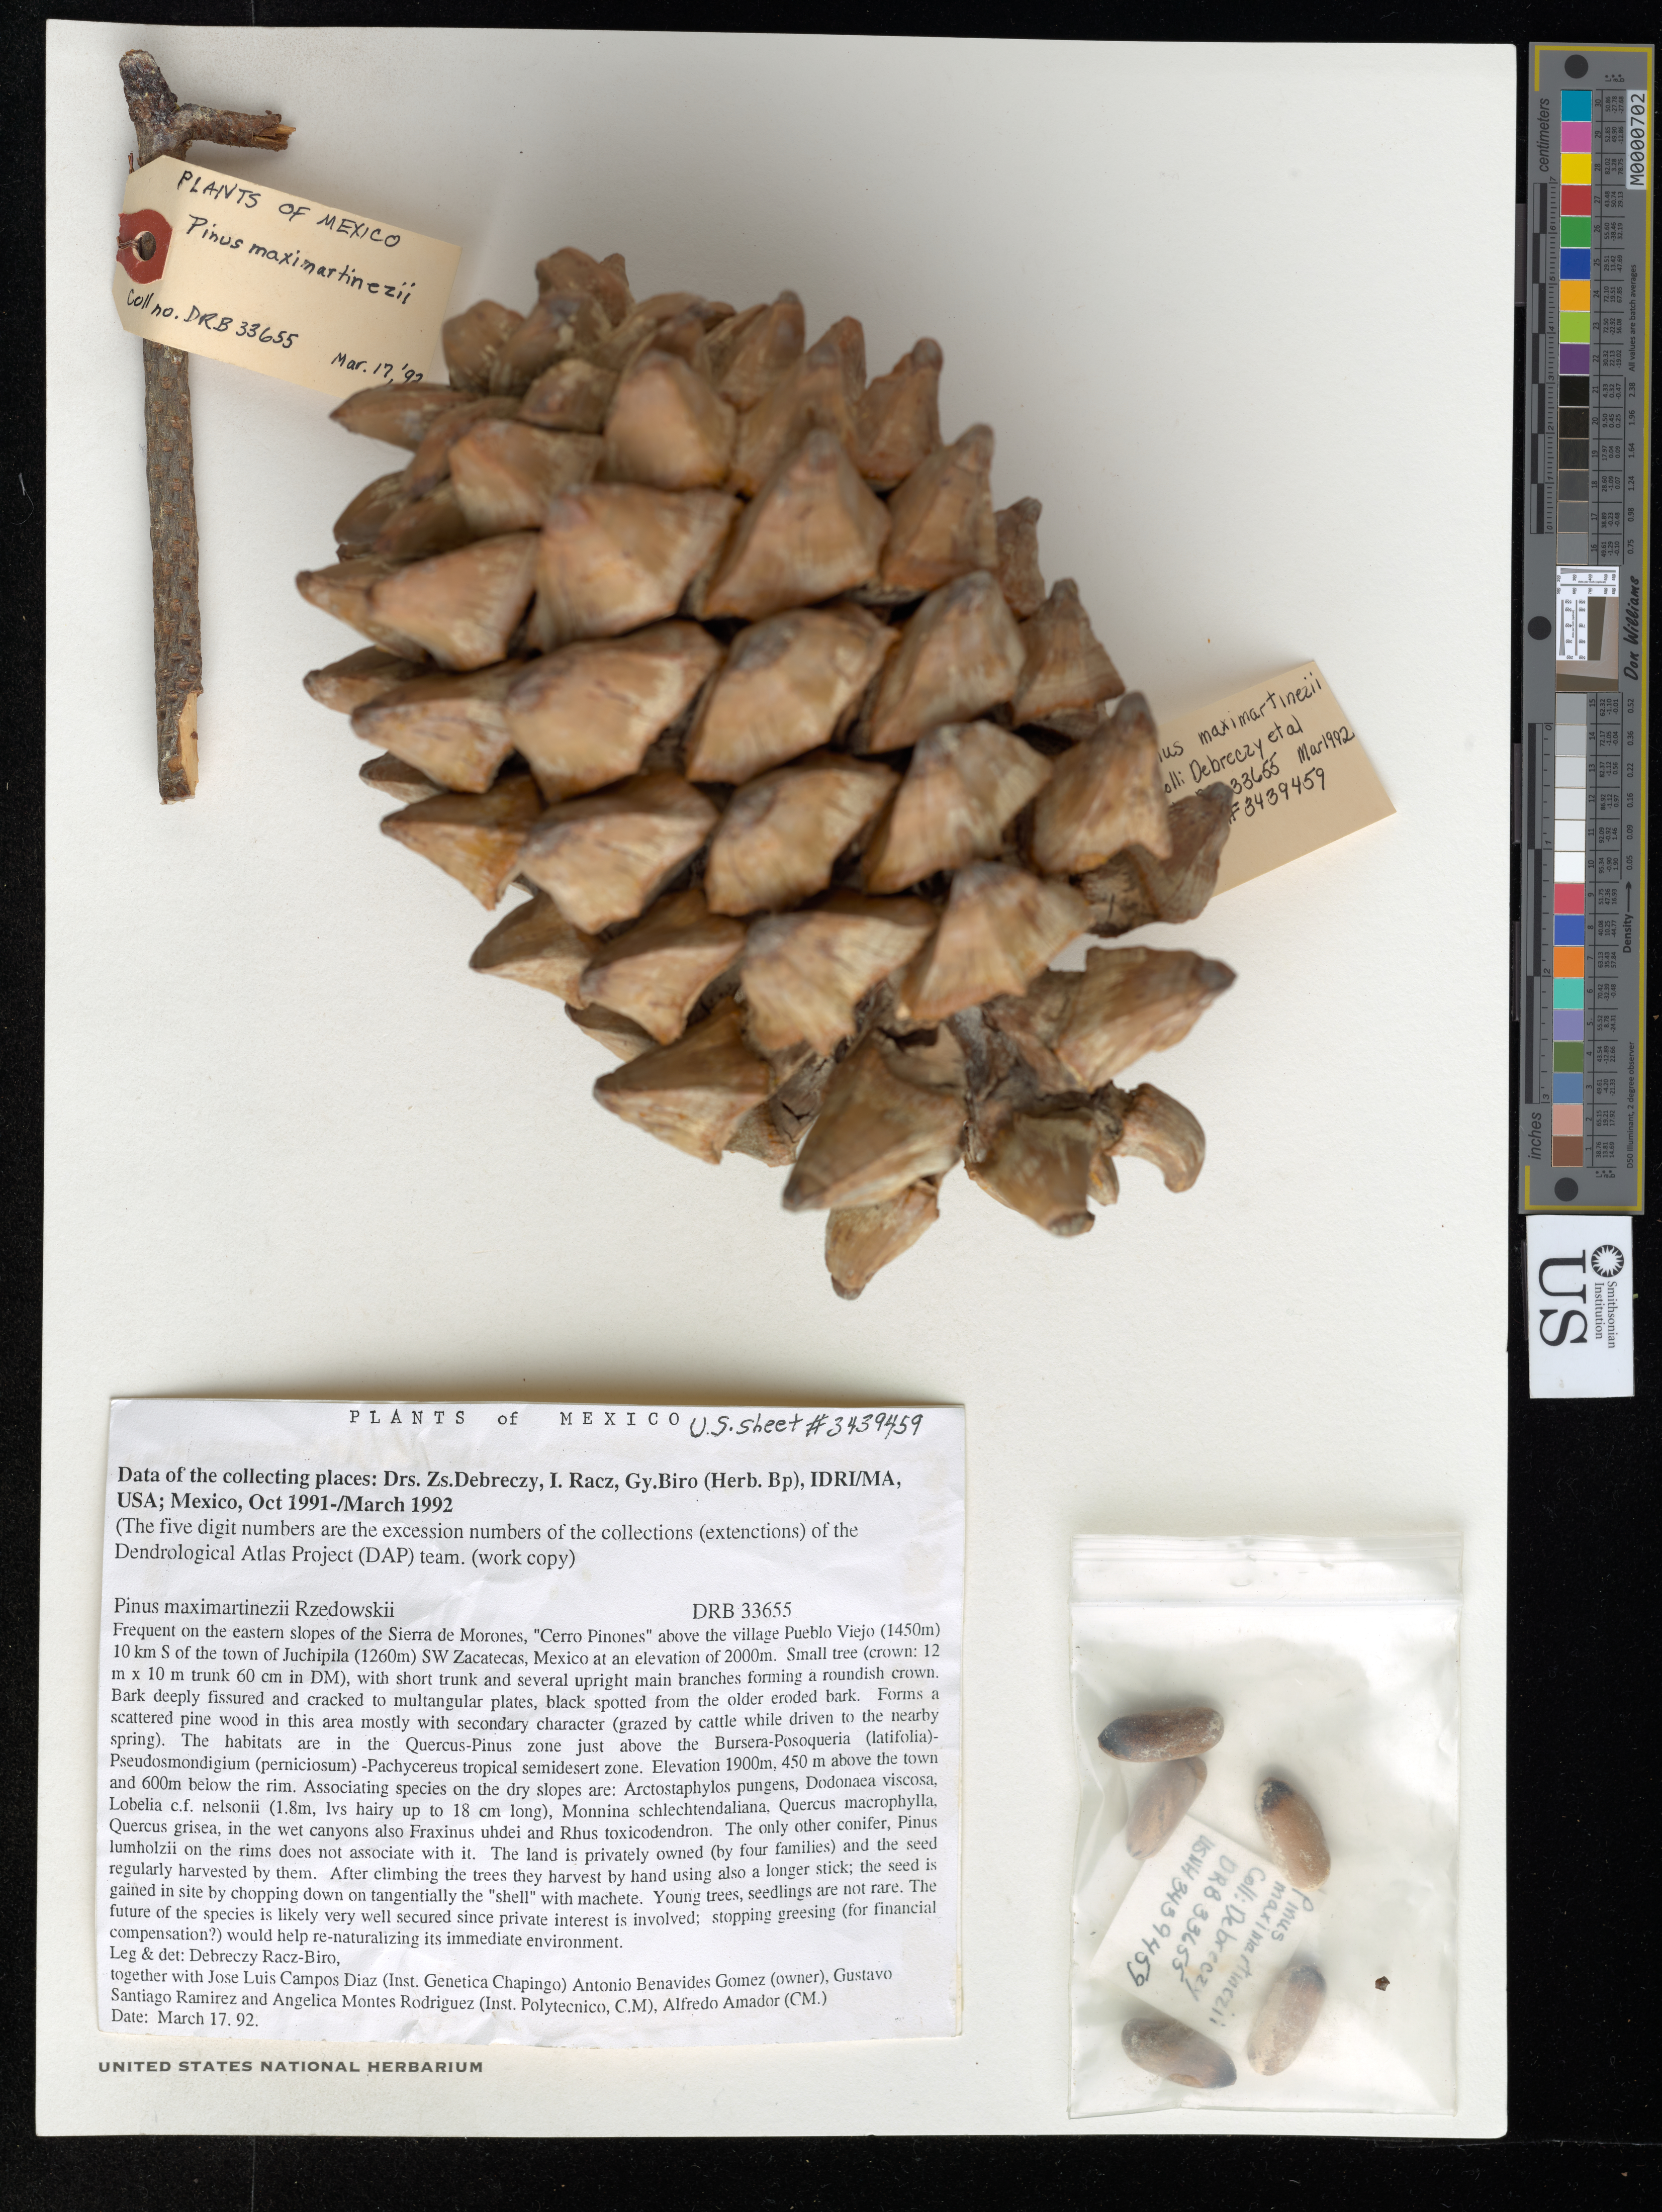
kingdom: Plantae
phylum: Tracheophyta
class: Pinopsida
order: Pinales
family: Pinaceae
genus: Pinus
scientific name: Pinus maximartinezii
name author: Rzed.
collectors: Z. Debreczy, I. Rácz, G. Biro, J. L. P. Campos Díaz, Benavides Gómez, A., Santiago Ramírez, G., R. Montes & A. Amador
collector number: DRB 33655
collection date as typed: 17 Mar 1992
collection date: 1992-03-17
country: Mexico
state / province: Zacatecas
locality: Sierra de Morones. "Cerro Piñones" above the village Pueblo Viejo (1450 m) 10 km S of the town of Juchipila (1260 m) SW of Zacatecas.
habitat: Quercus -Pinus zone just above the Bursera-Posoqueria (latifolia)- Pseudosmondigium (perniciosum)-Pachycereus tropical semidesert zone. Forms a scattered pine wood in this area mostly with secondary character (grazed by cattle nearby spring) &c.